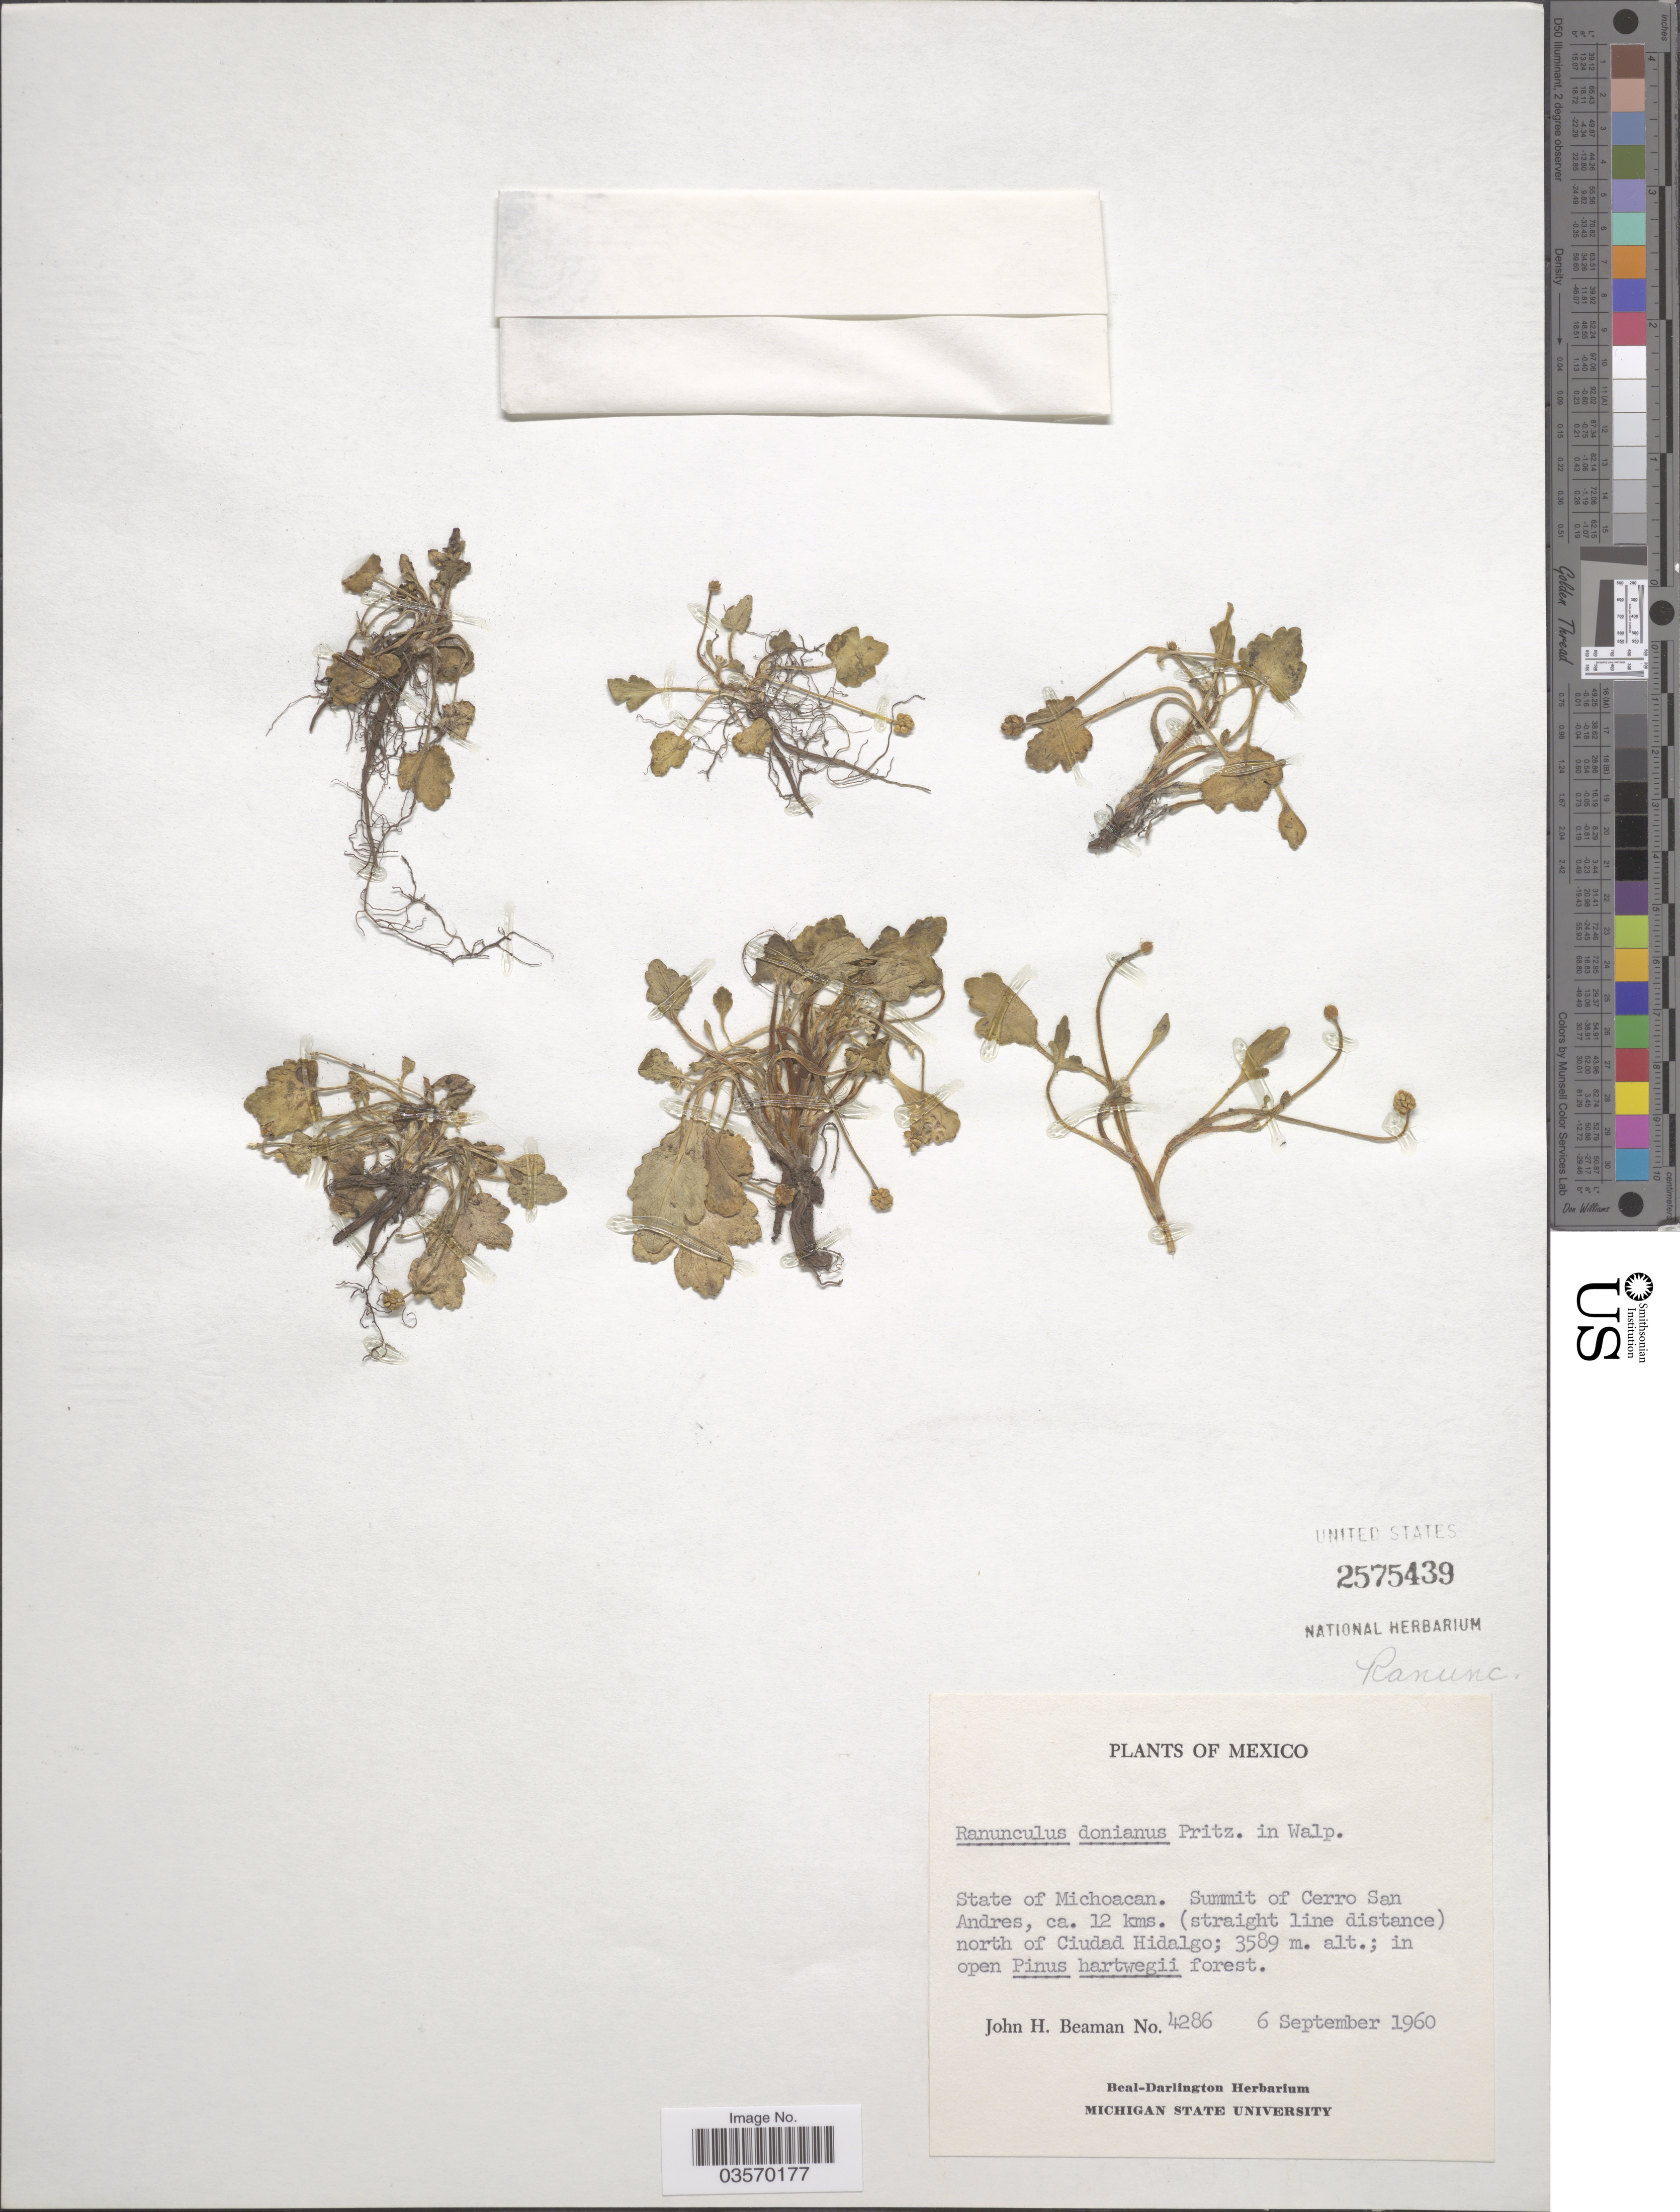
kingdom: Plantae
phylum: Tracheophyta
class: Magnoliopsida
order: Ranunculales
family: Ranunculaceae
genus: Ranunculus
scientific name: Ranunculus donianus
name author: Pritz. ex Walp.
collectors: J. H. Beaman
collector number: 4286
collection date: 1960-09-06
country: Mexico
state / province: Michoacán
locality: Summit of Cerro San Andres, ca. 12 kms. (straight line distance) north of Ciudad Hidalgo.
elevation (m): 3589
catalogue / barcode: US 2575439